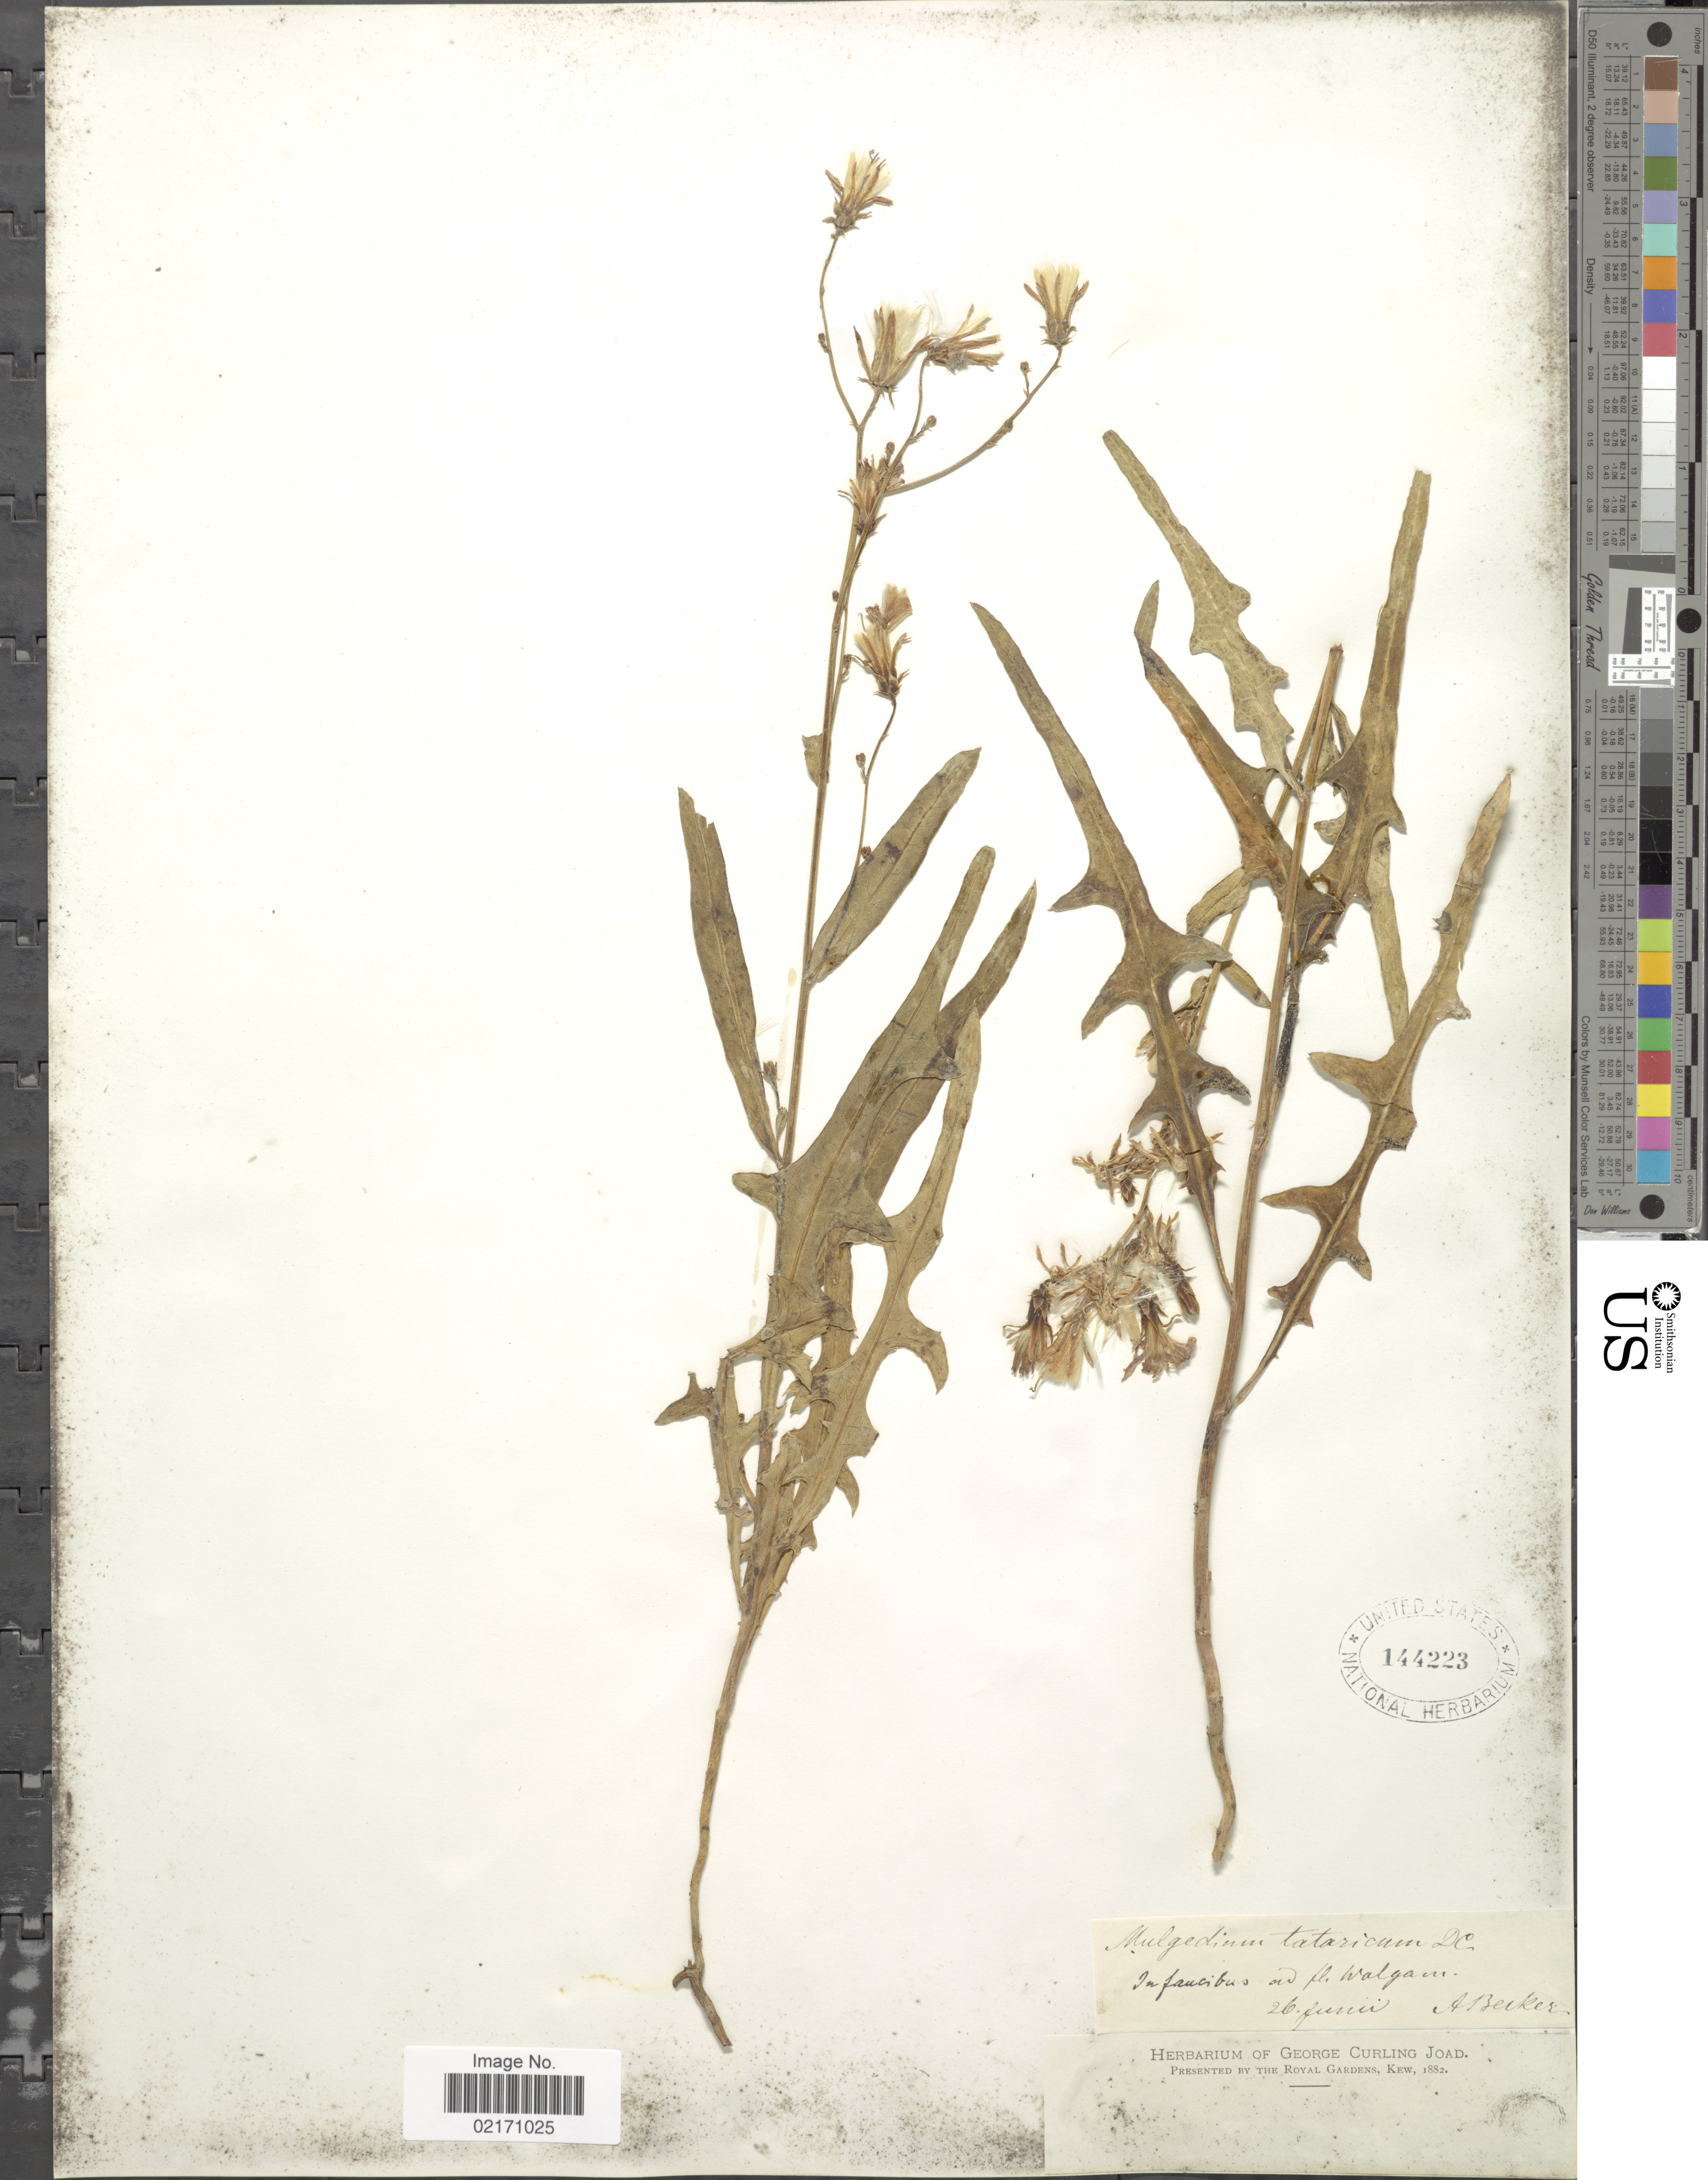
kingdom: Plantae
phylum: Tracheophyta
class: Magnoliopsida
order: Asterales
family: Asteraceae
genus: Lactuca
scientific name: Lactuca tatarica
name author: (L.) C.A. Mey.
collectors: A. Becker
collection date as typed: Transcribed d/m/y: /6/26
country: Russian Federation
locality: Ad fl. Walgam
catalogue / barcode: US 144223